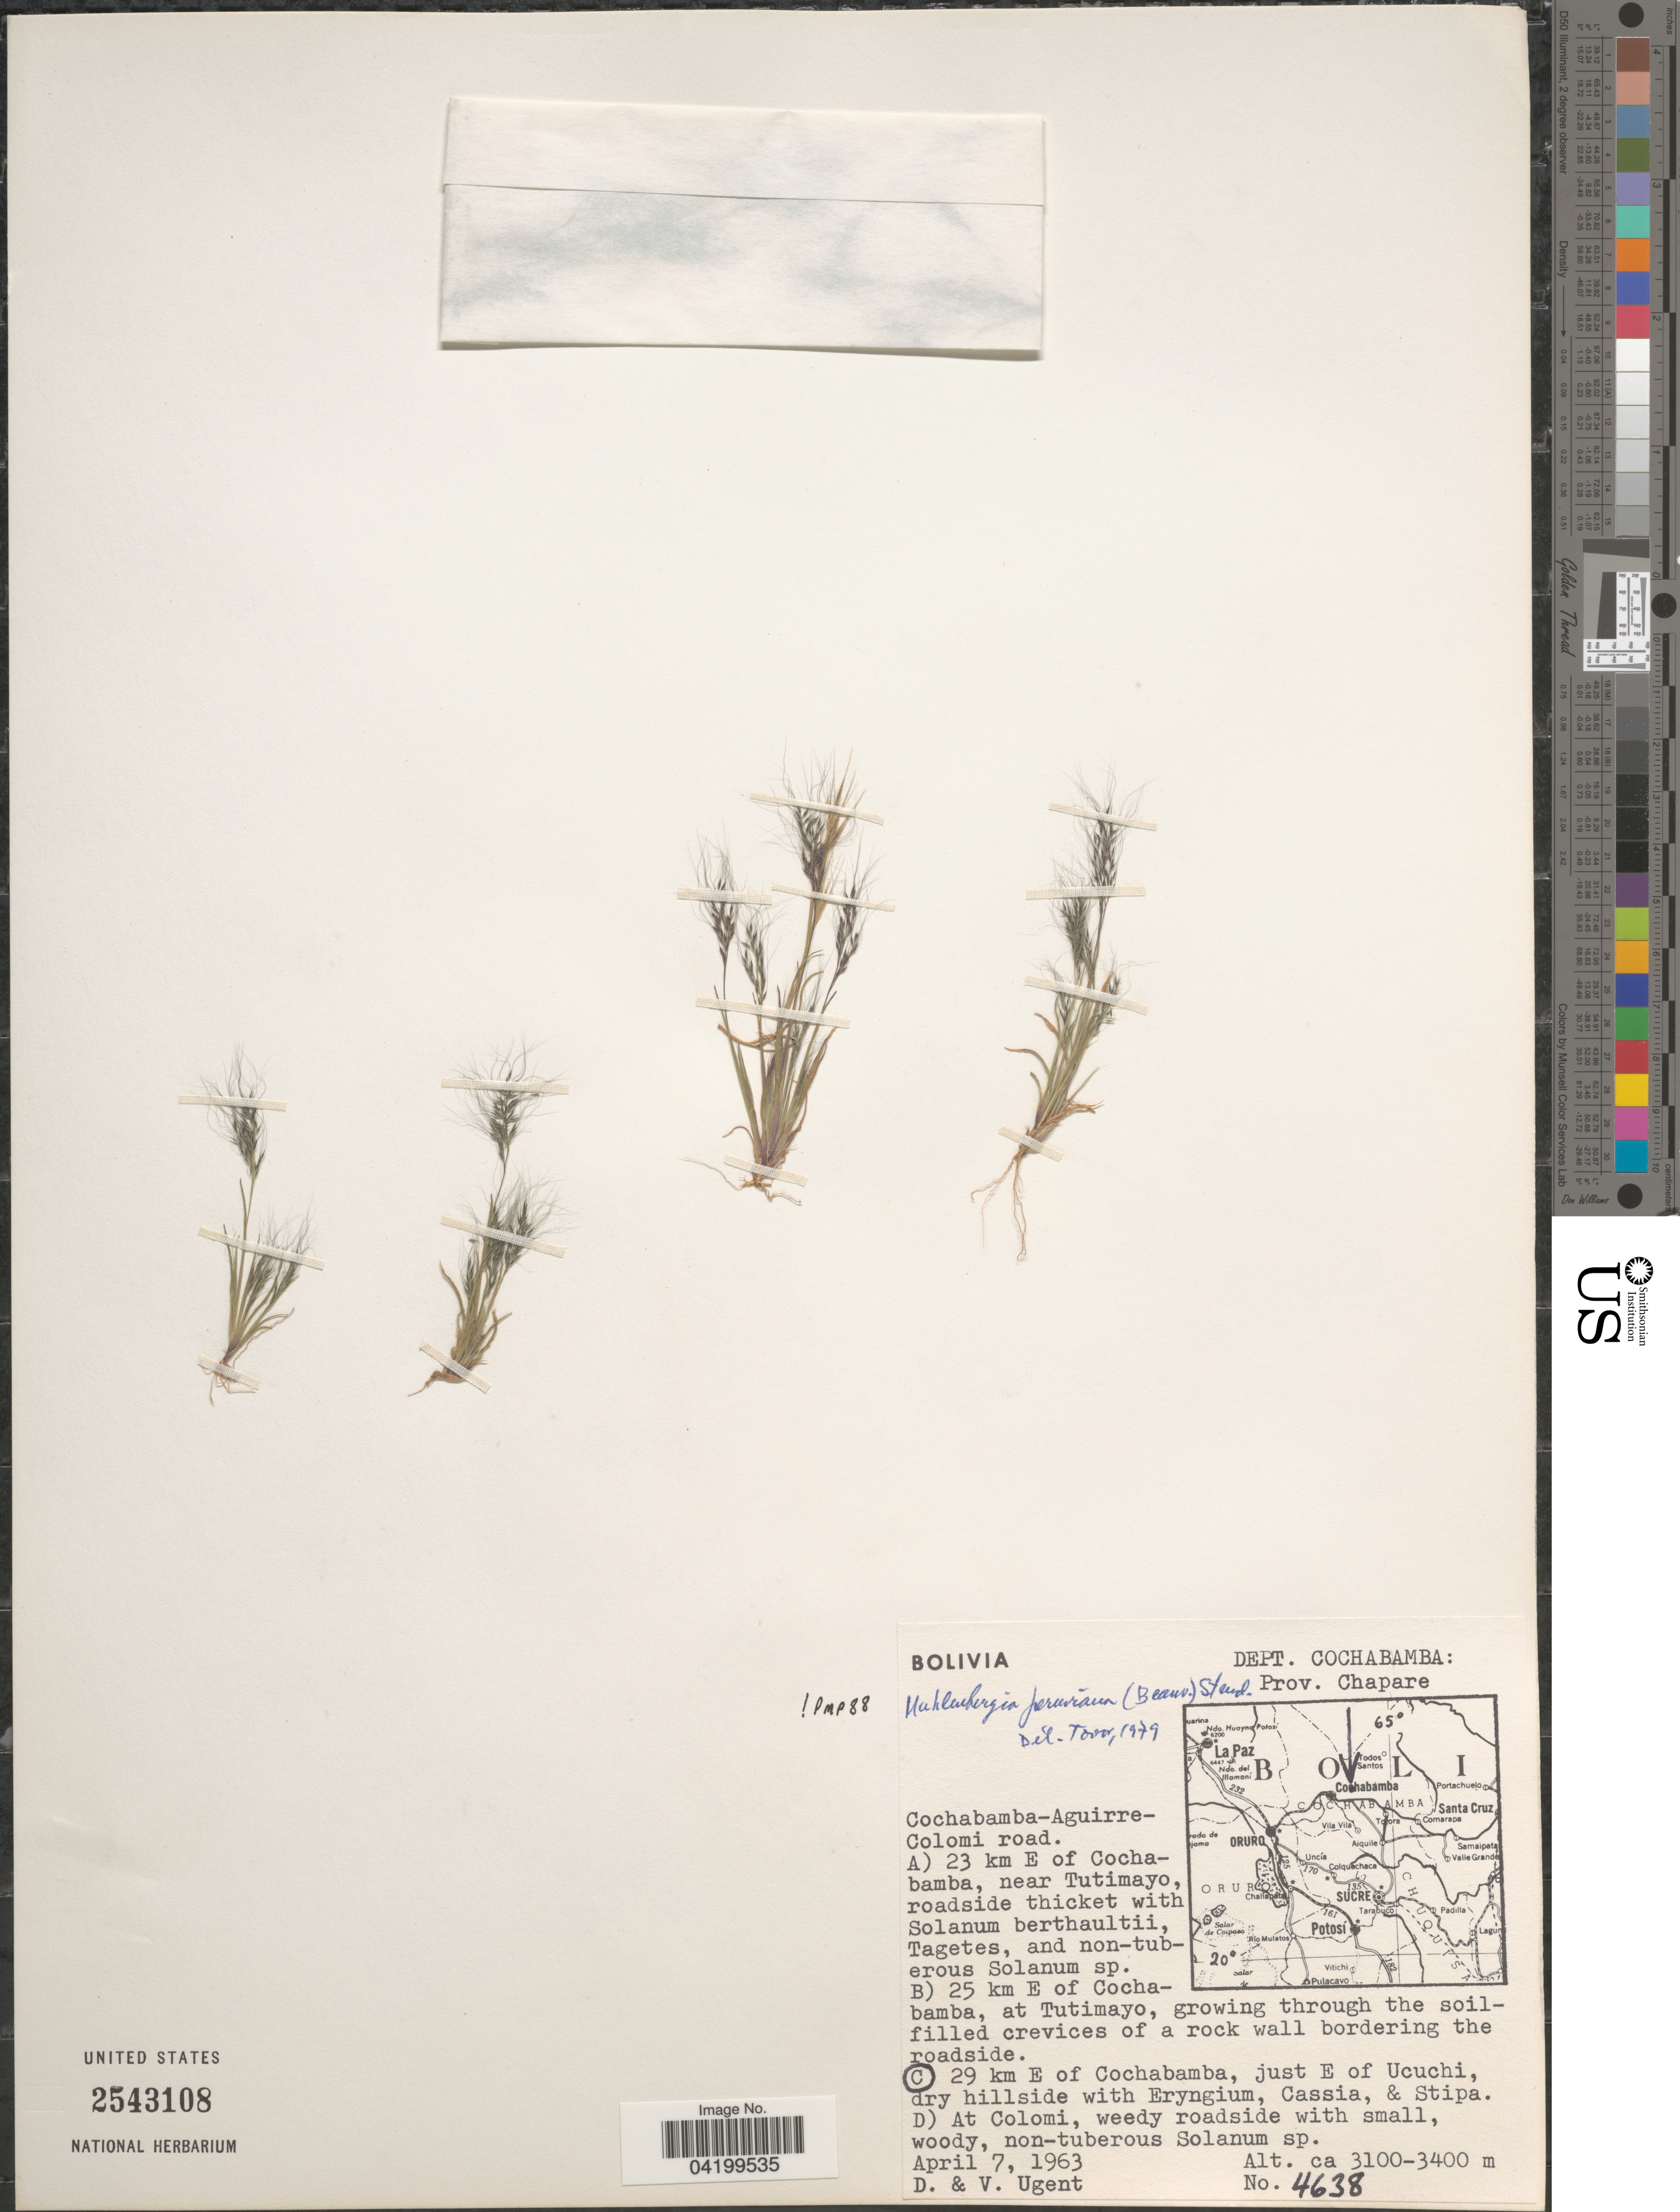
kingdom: Plantae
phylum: Tracheophyta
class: Liliopsida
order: Poales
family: Poaceae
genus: Muhlenbergia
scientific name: Muhlenbergia peruviana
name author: (P. Beauv.) Steud.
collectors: D. Ugent & V. Ugent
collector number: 4638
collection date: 1963-04-07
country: Bolivia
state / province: Cochabamba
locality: Dept. Cochabamba: Prov. Chapare. Cochabamba-Aguirre-Colomi road. 29 km E of Cochabamba, just E of Ucuchi.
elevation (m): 3100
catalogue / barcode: US 2543108